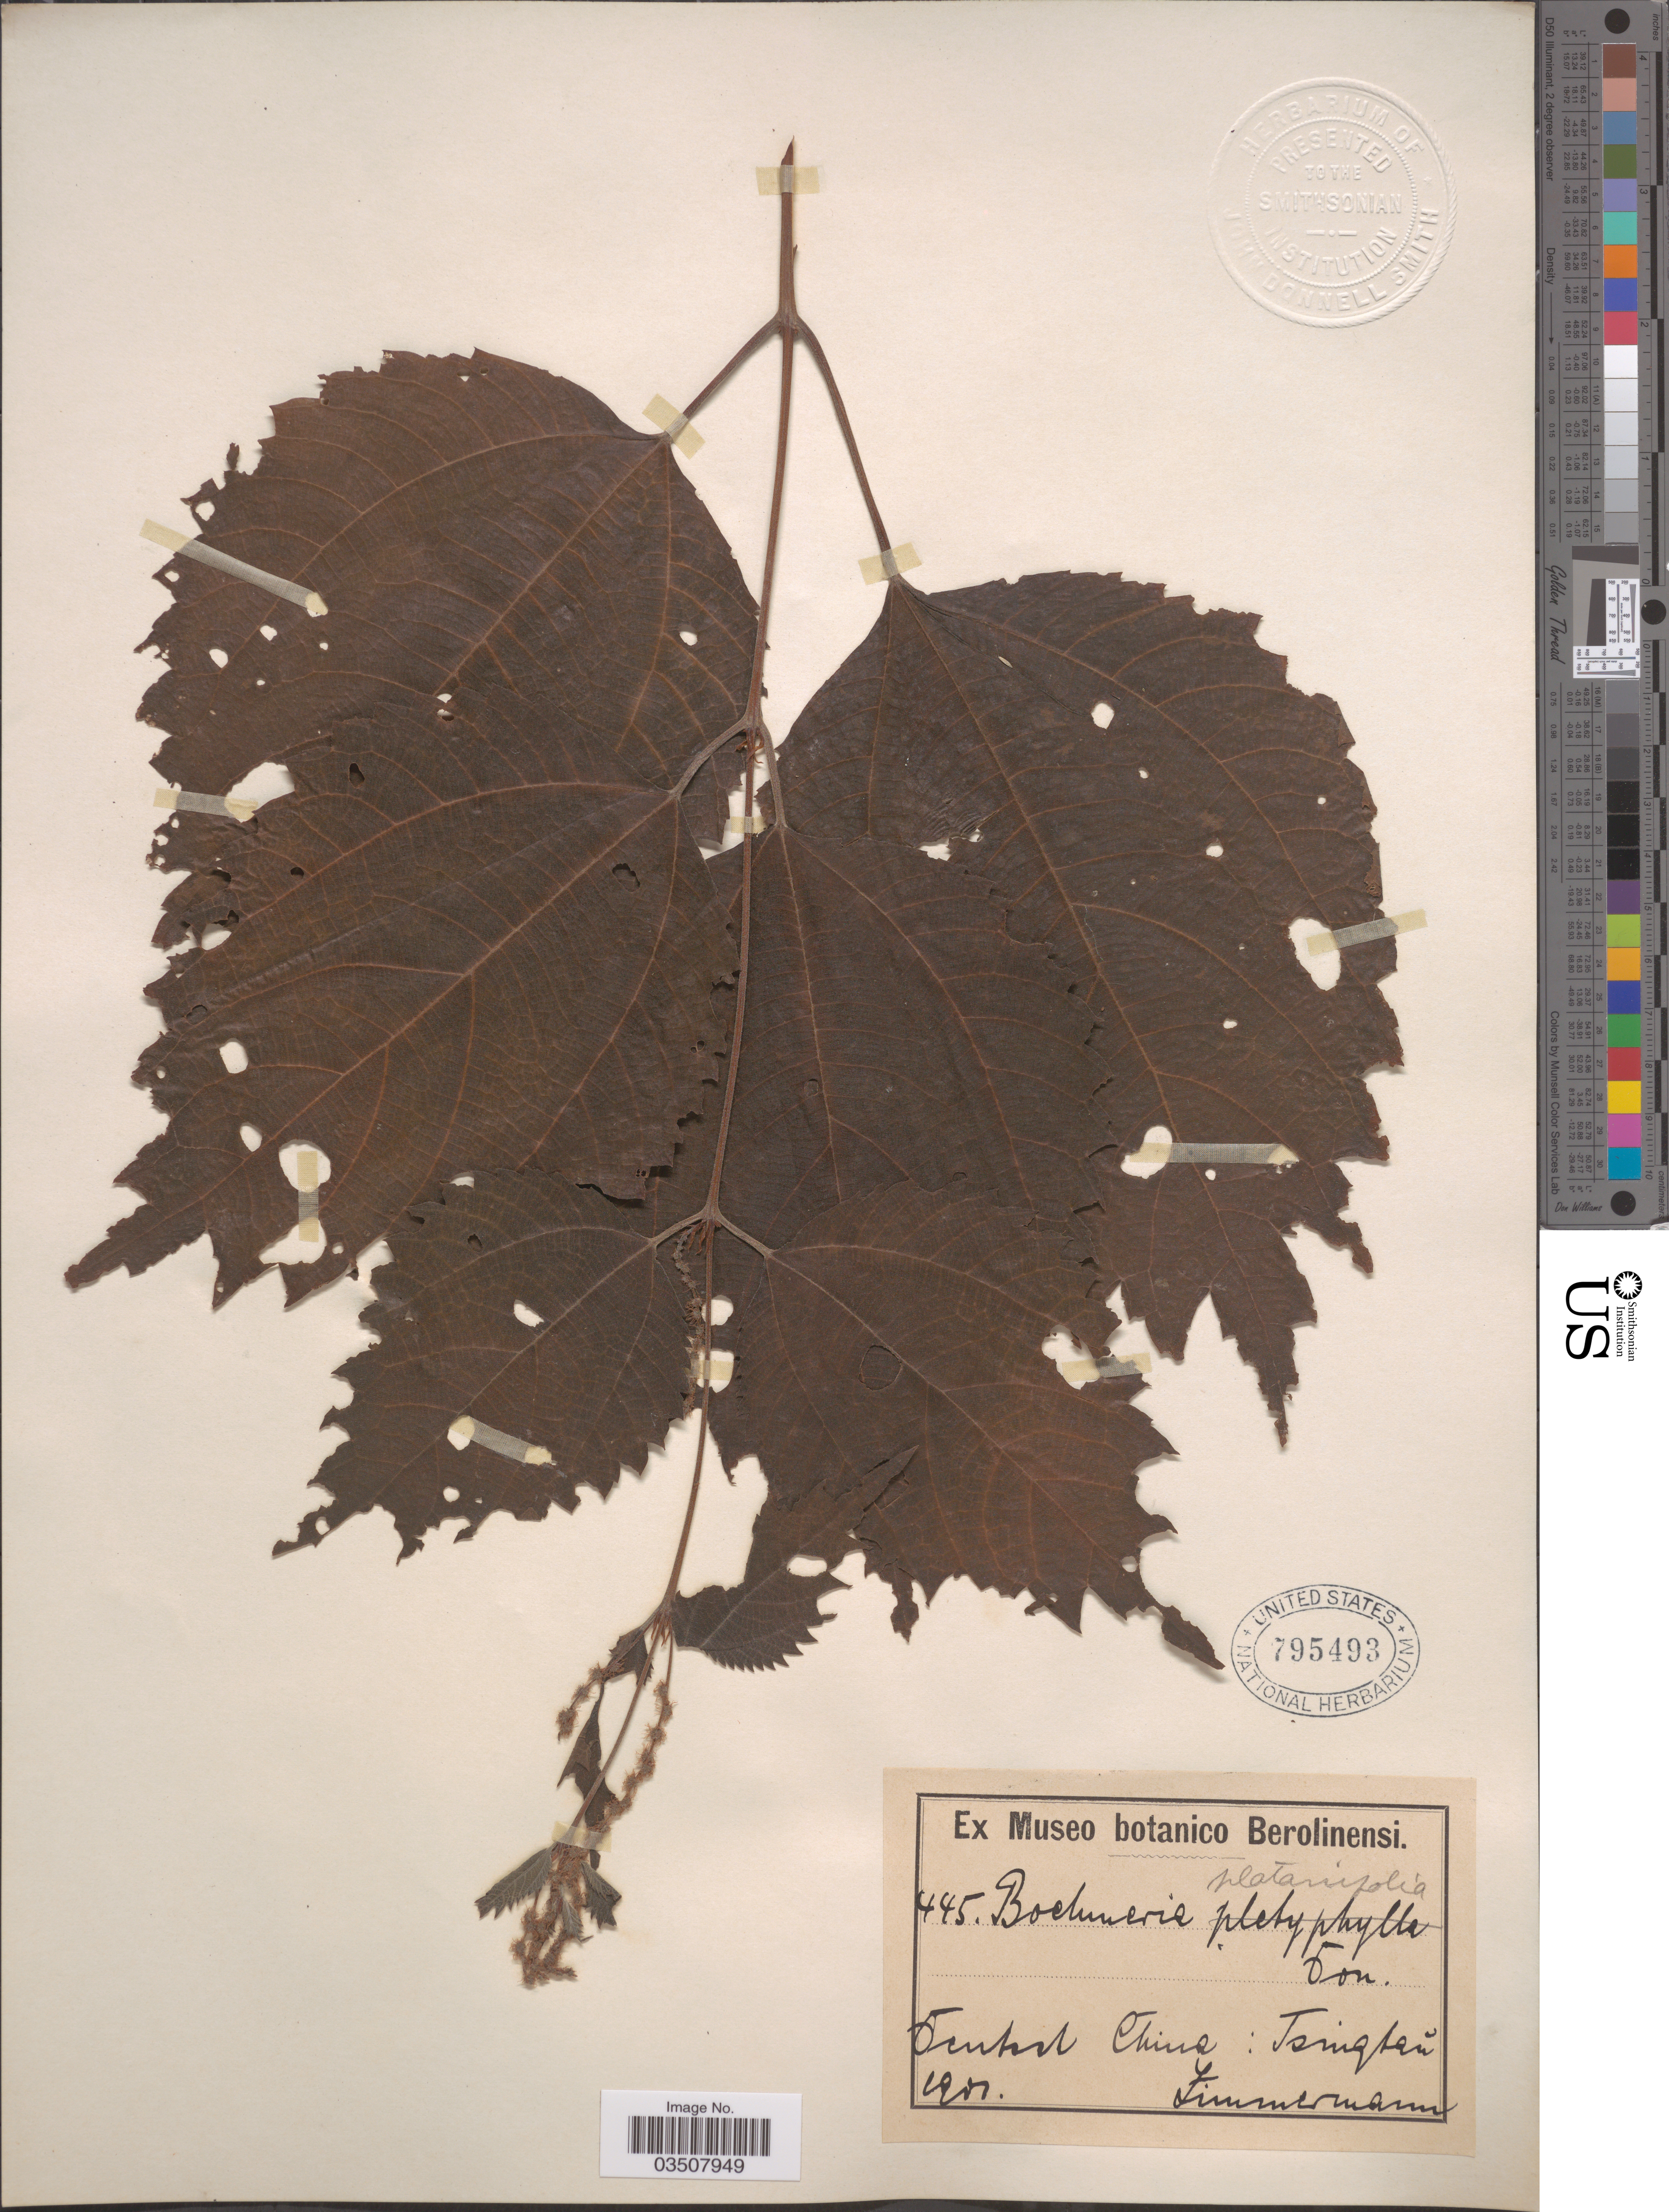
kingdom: Plantae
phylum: Tracheophyta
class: Magnoliopsida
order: Rosales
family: Urticaceae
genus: Boehmeria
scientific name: Boehmeria platanifolia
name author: (Franch. & Sav.) C.H. Wright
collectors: -. Zimmermann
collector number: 445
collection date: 1901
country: China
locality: Deutsch China: Tsingtau.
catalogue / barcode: US 795493